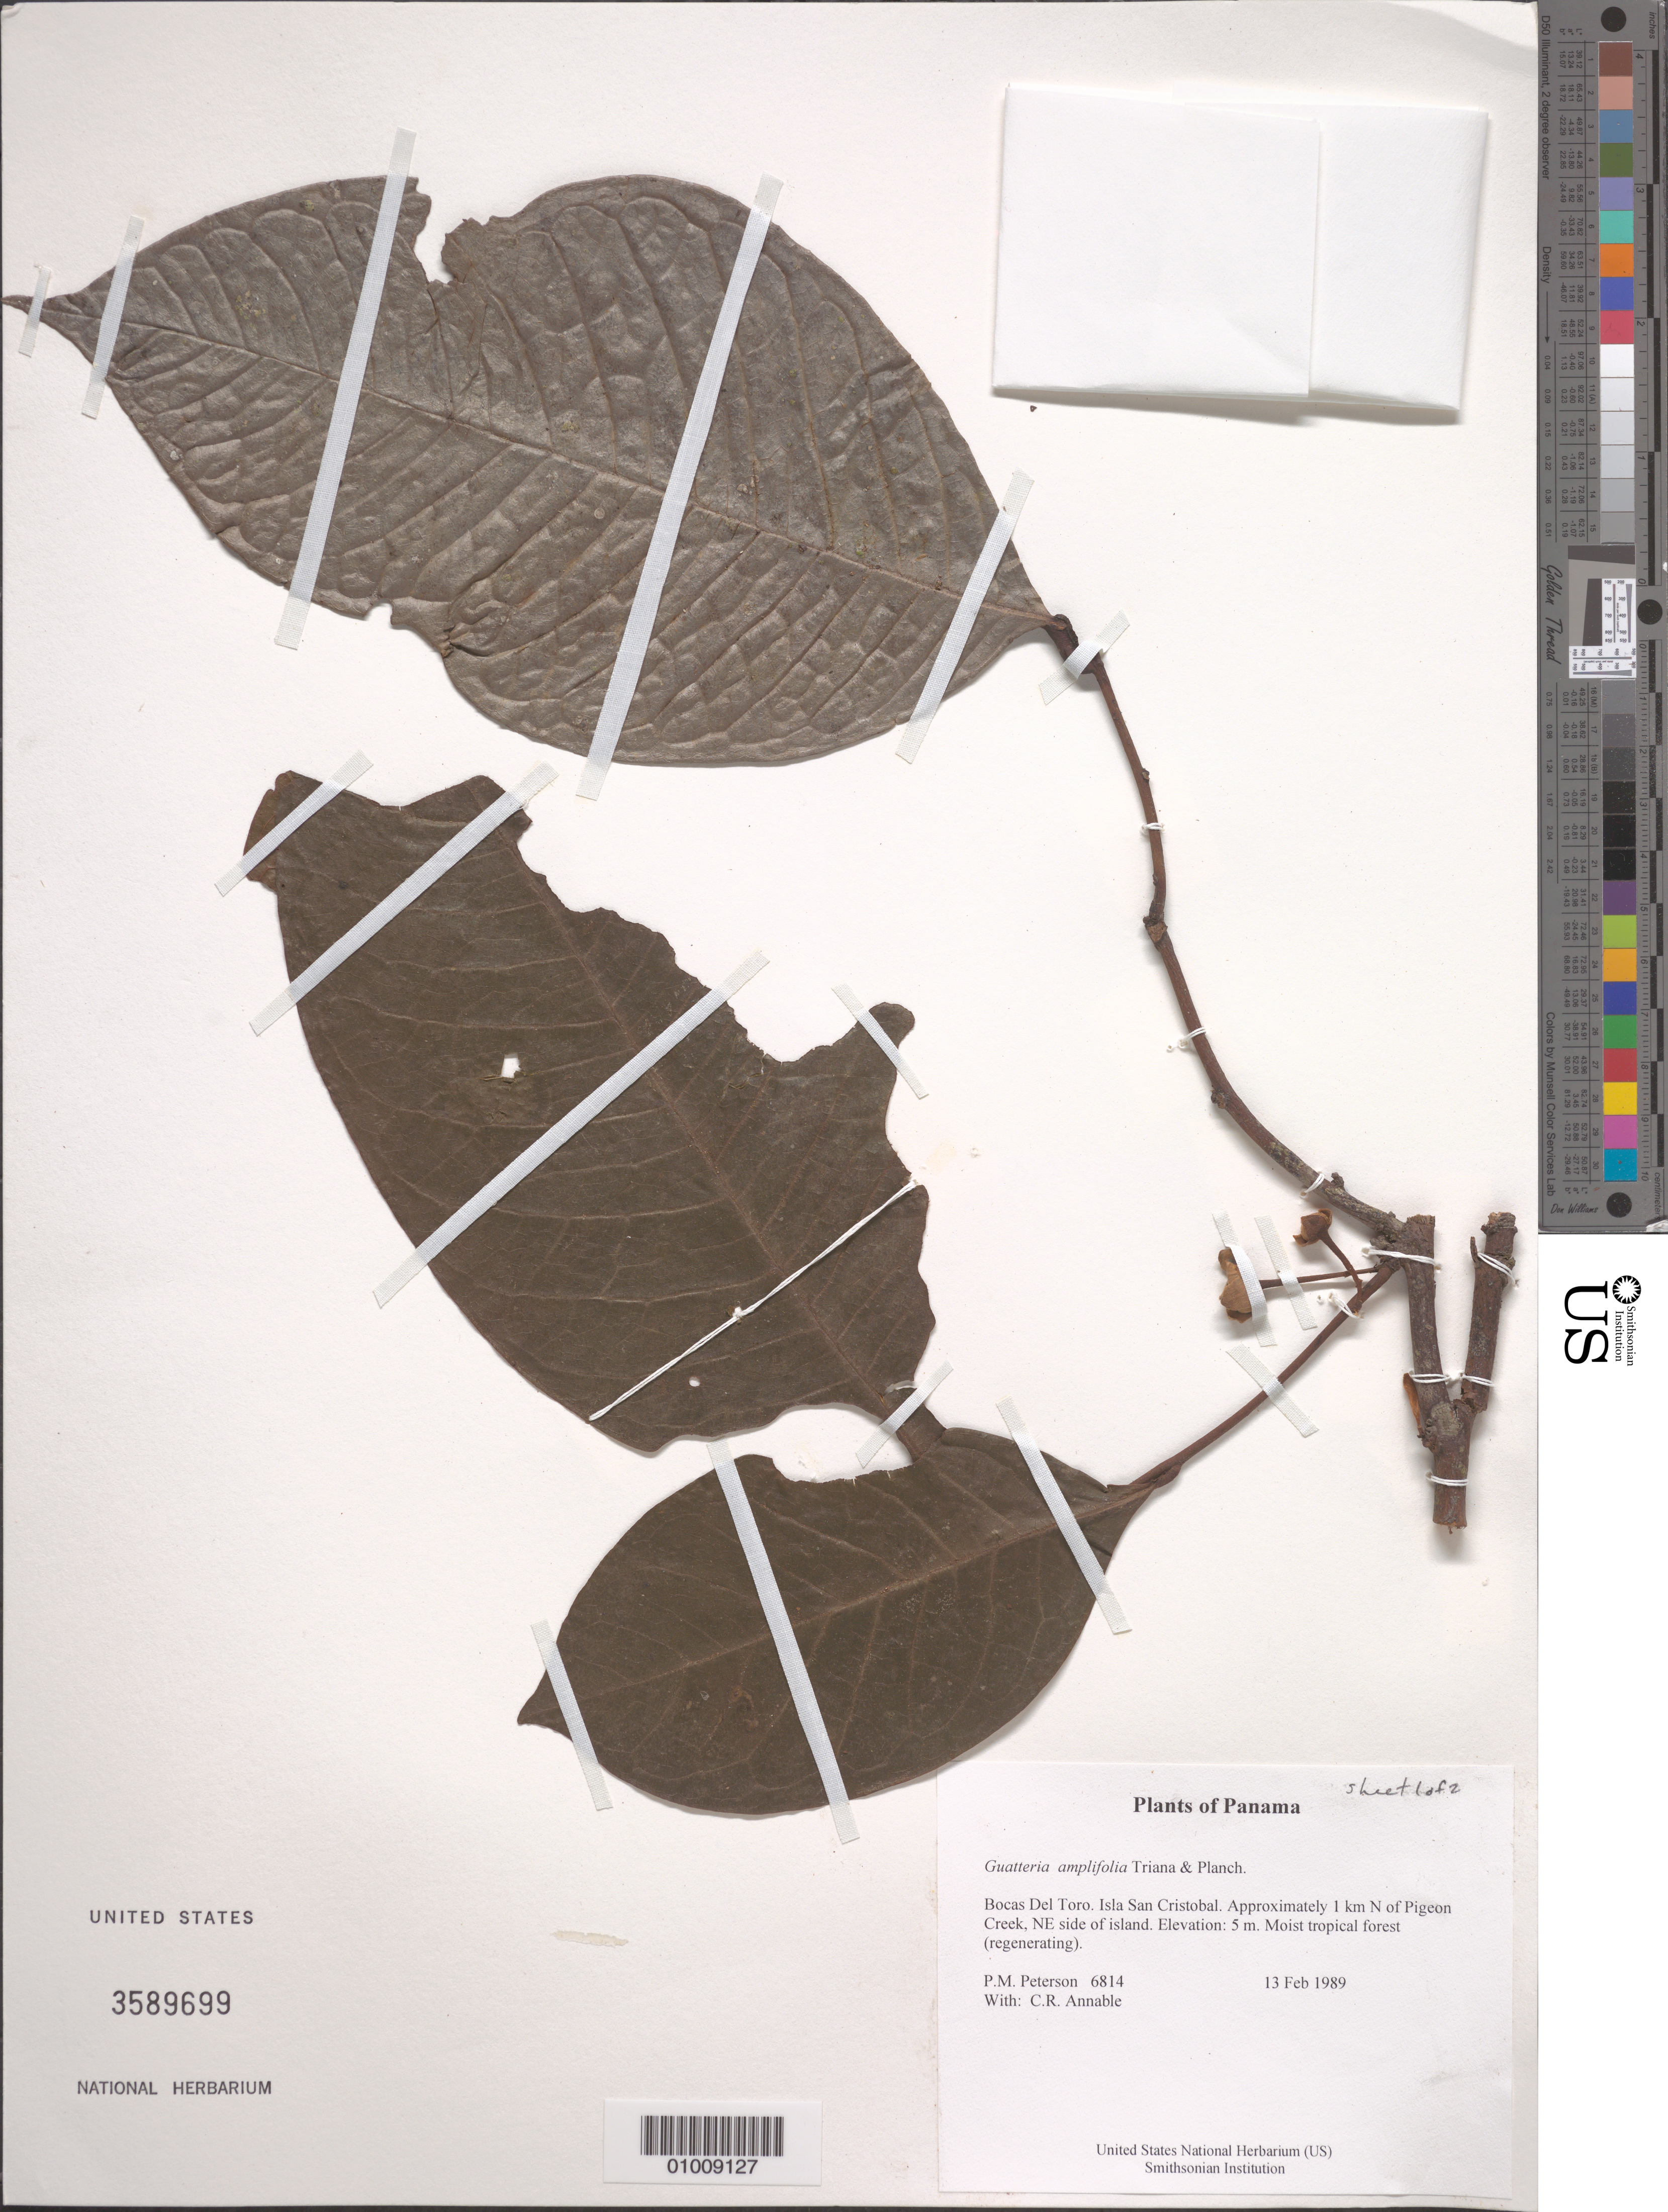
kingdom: Plantae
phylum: Tracheophyta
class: Magnoliopsida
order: Magnoliales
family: Annonaceae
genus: Guatteria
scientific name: Guatteria amplifolia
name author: Triana & Planch.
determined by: Liesner, R. L.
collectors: P. M. Peterson & C. R. Annable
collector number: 06814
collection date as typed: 13 Feb 1989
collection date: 1989-02-13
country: Panama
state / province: Bocas del Toro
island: San Cristobal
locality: Approximately 1 km N of Pigeon Creek, NE side of island.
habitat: Moist tropical forest (regenerating).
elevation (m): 5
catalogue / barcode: US 3589669